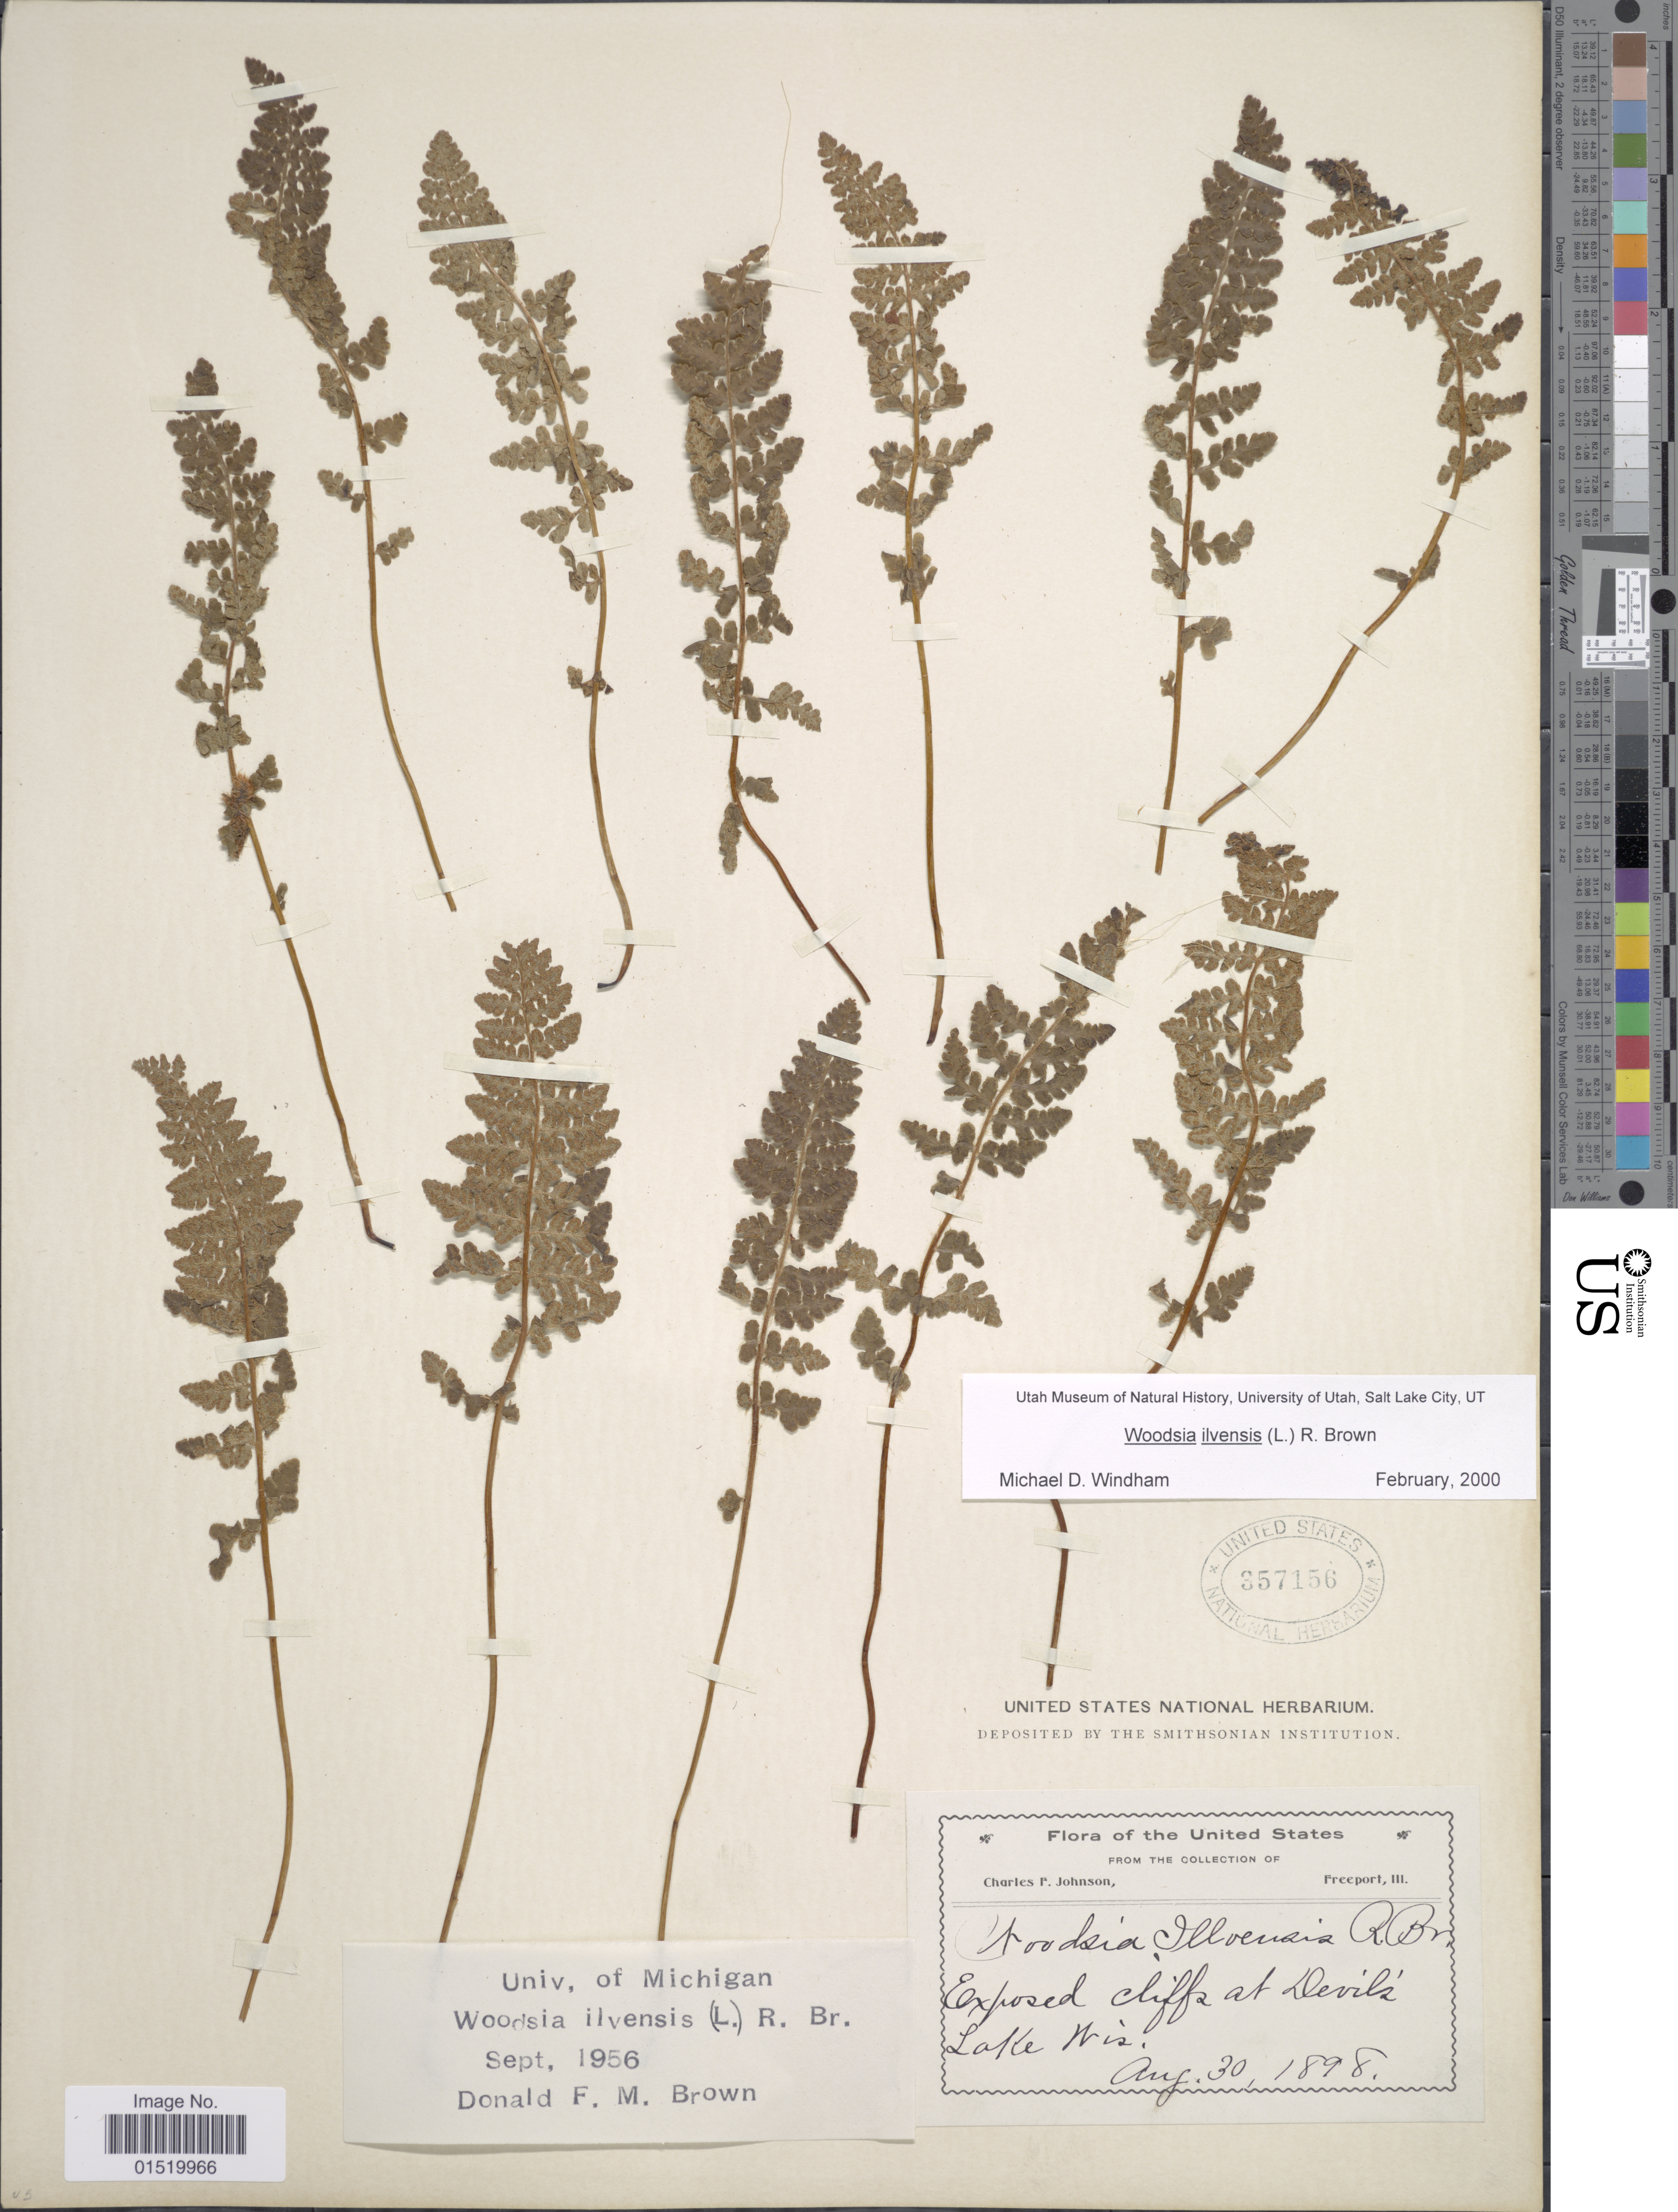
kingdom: Plantae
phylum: Tracheophyta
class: Polypodiopsida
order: Polypodiales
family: Woodsiaceae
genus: Woodsia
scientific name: Woodsia ilvensis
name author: (L.) R. Br.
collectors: C. F. Johnson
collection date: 1898-08-30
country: United States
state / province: Wisconsin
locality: Exposed cliffs at Devils Lake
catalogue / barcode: US 357156